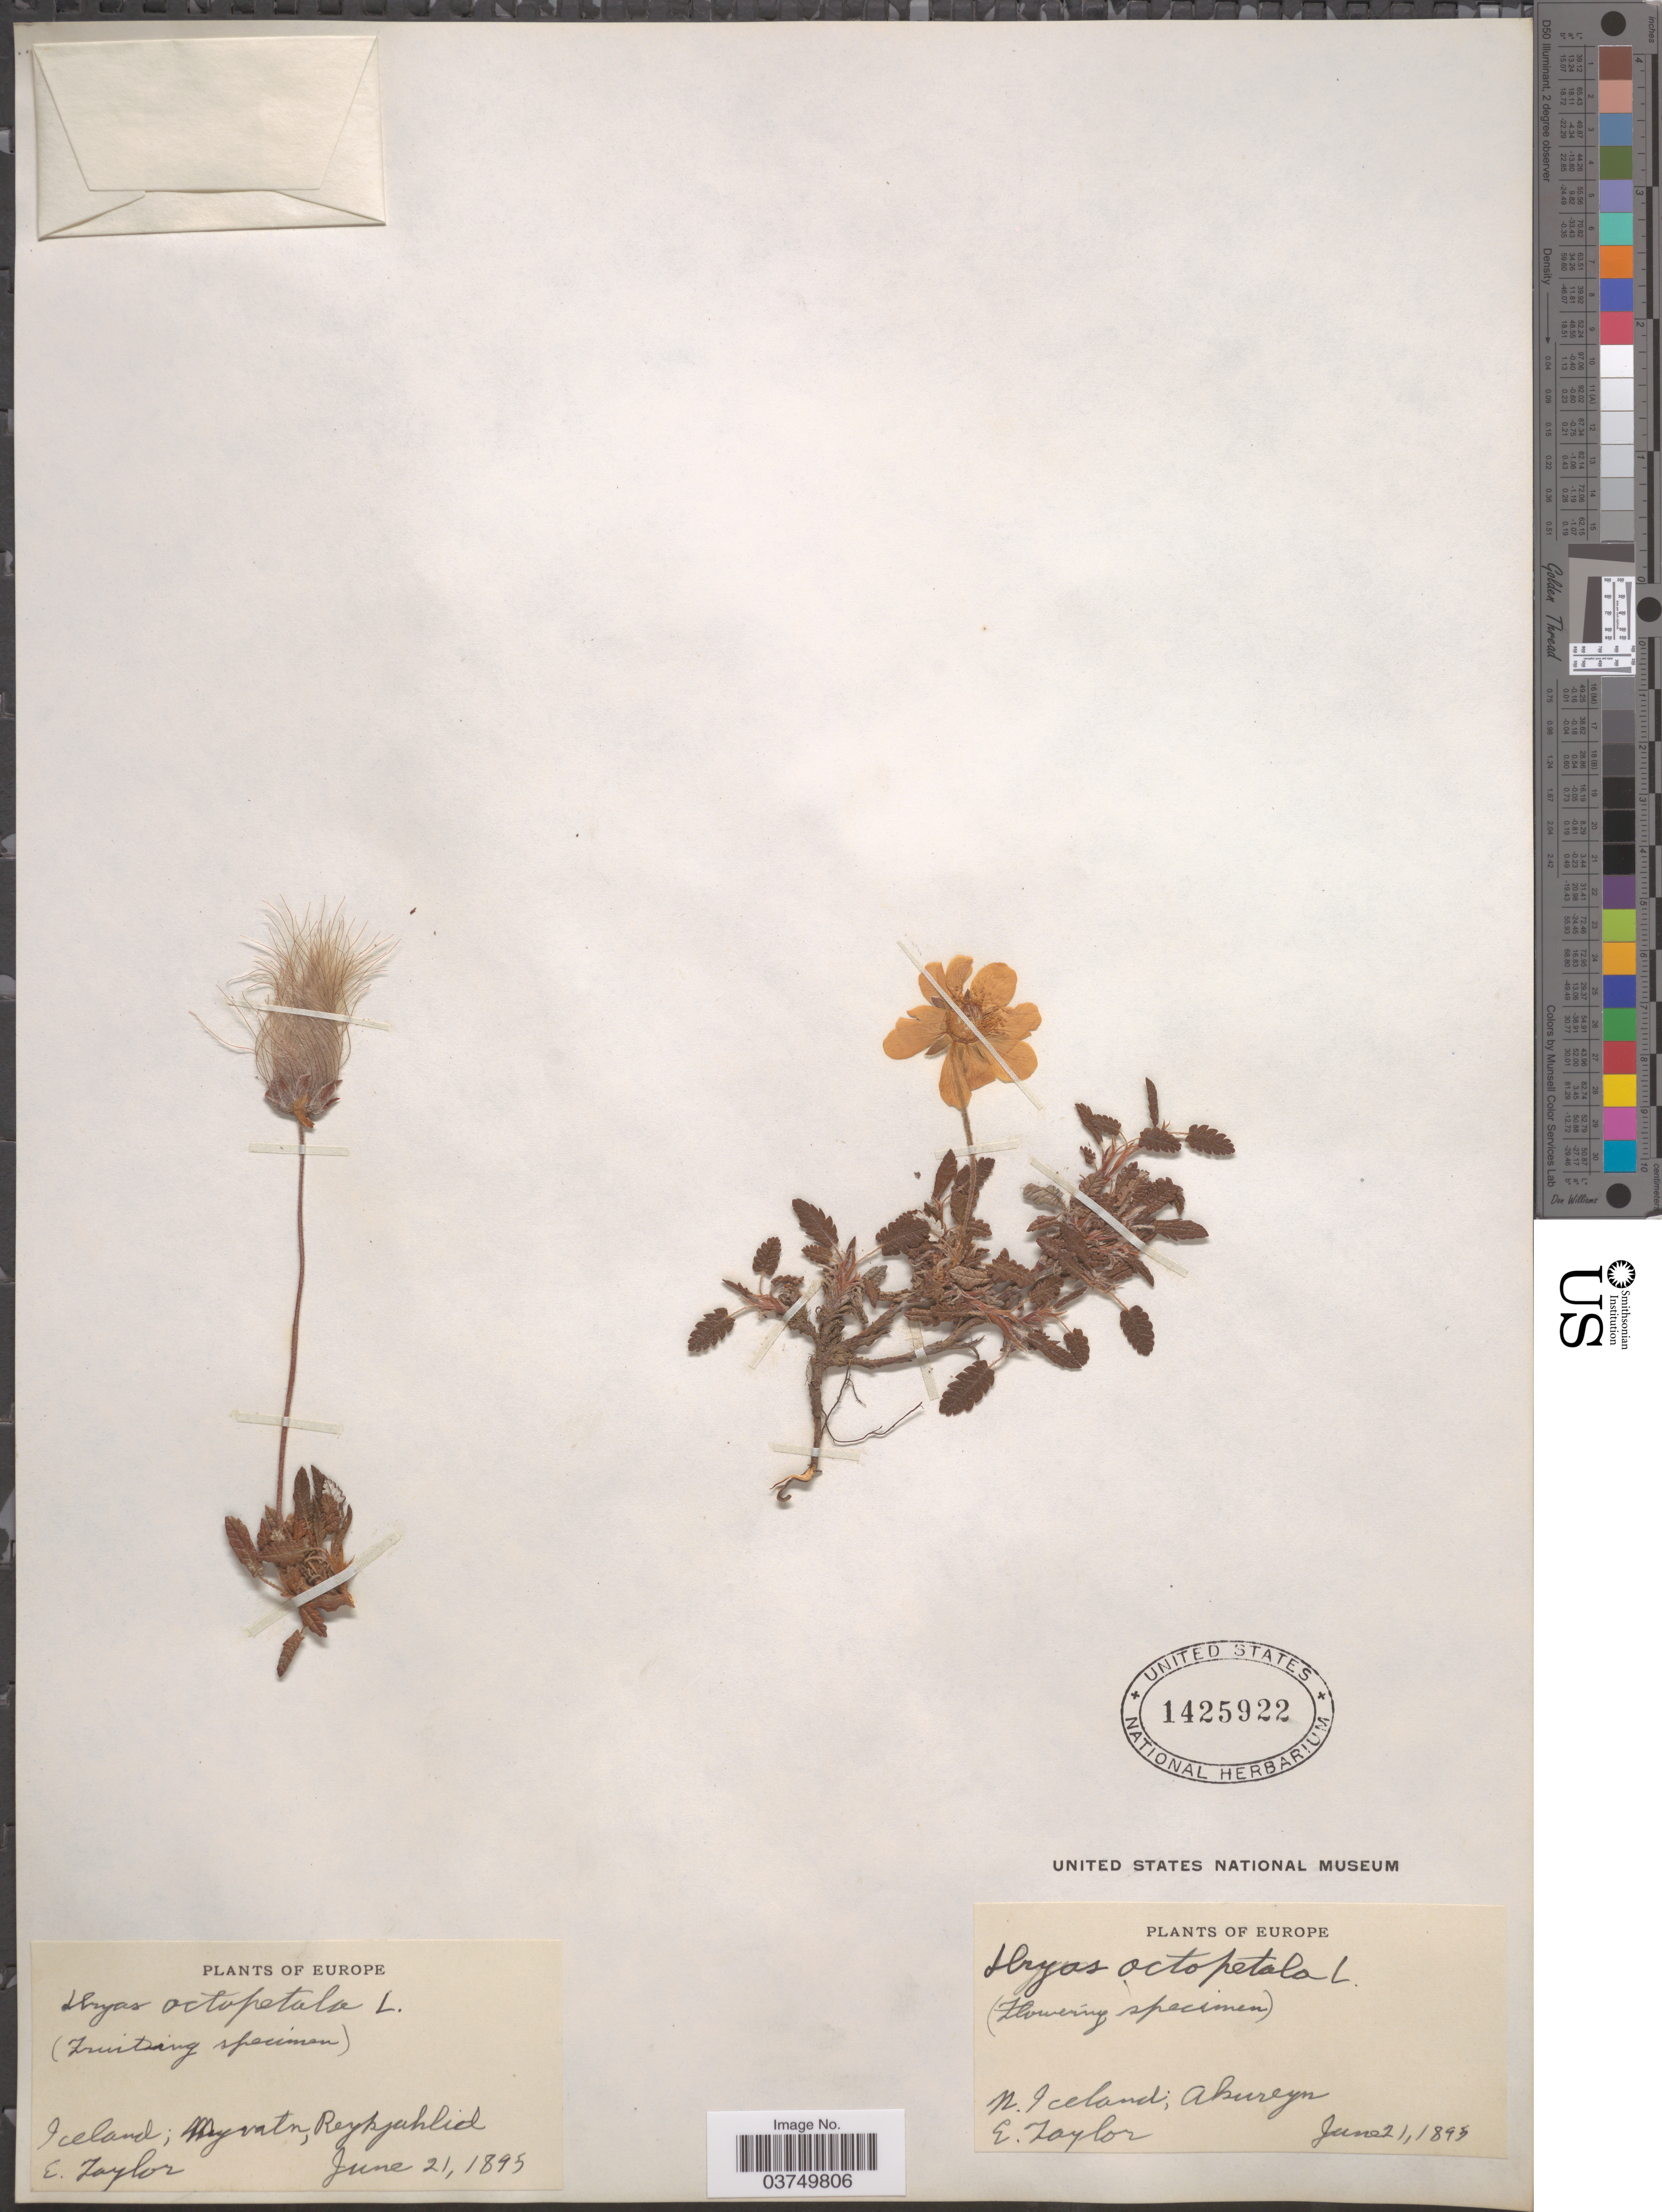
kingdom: Plantae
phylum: Tracheophyta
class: Magnoliopsida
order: Rosales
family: Rosaceae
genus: Dryas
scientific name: Dryas octopetala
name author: L.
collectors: E. Taylor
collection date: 1895-06-21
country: Iceland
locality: N. Iceland; Myvatn, Reykjahlid. Akureyri.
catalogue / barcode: US 1425922